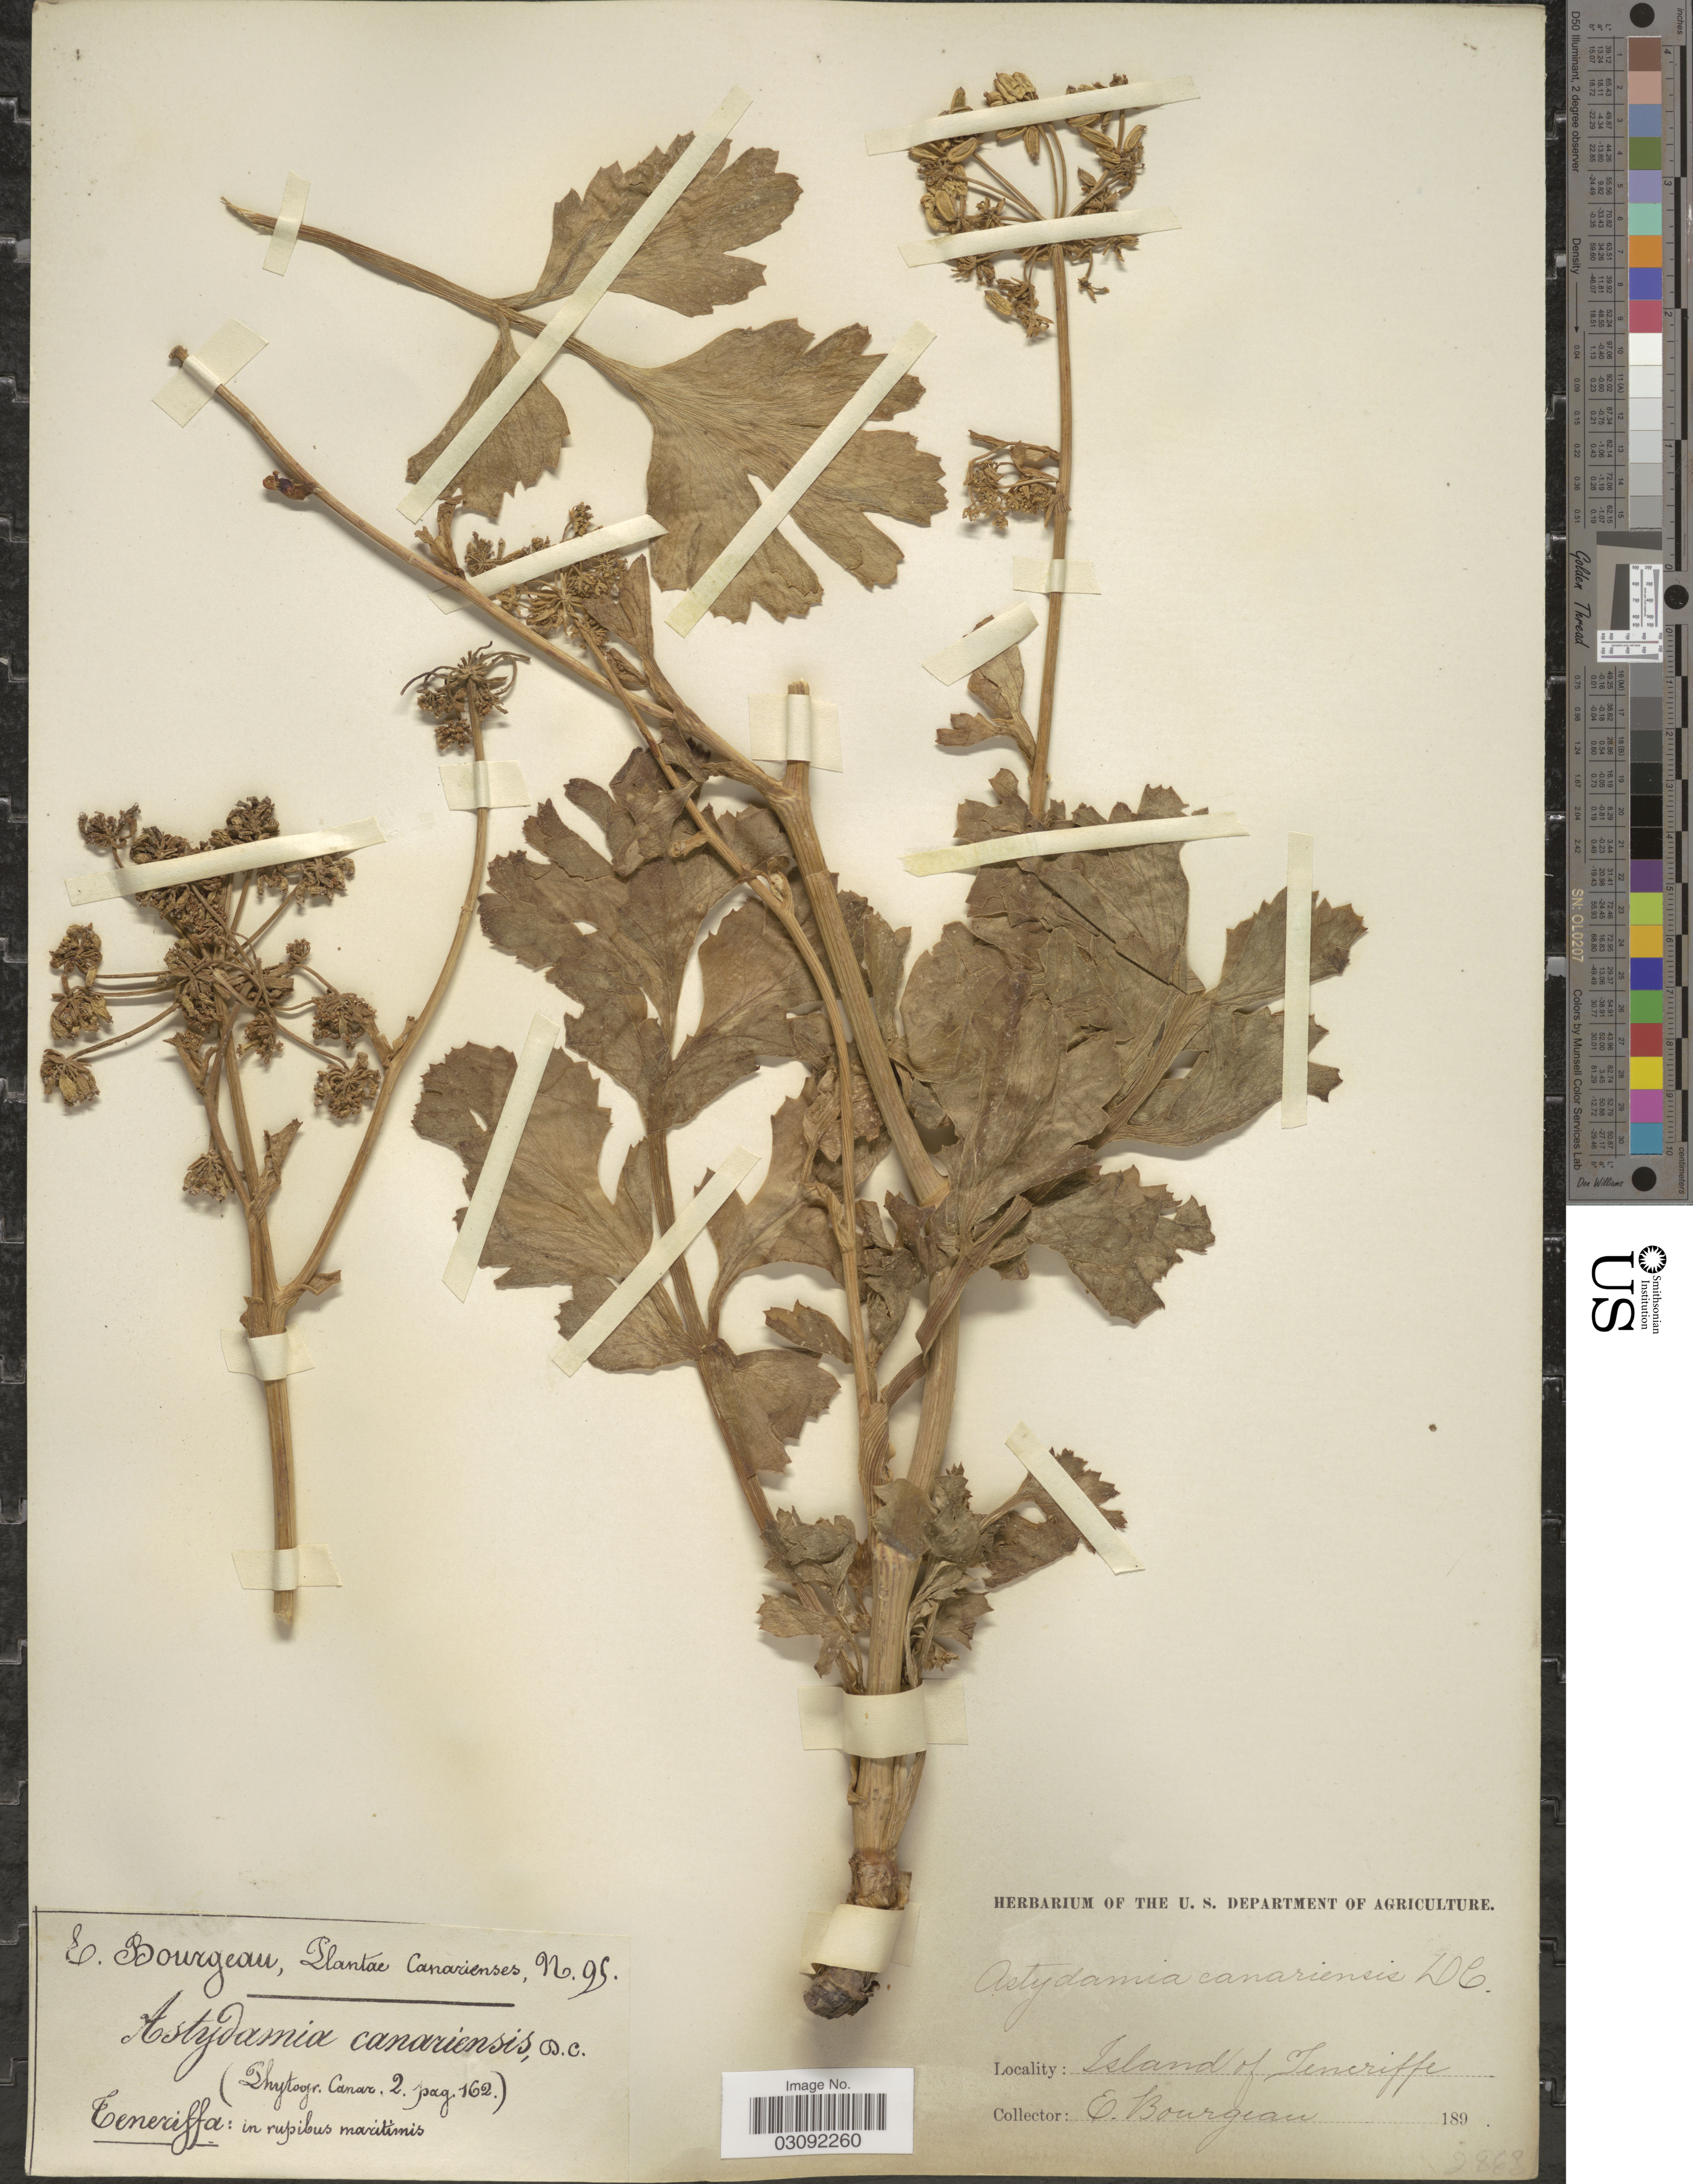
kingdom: Plantae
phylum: Tracheophyta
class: Magnoliopsida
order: Apiales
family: Apiaceae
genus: Astydamia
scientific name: Astydamia canariensis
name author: (Spreng.) DC.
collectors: E. Bourgeau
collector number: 95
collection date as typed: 189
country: Spain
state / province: Canarias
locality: Canarienses. Teneriffa: in rupibus maritimis. Island of Teneriffe.